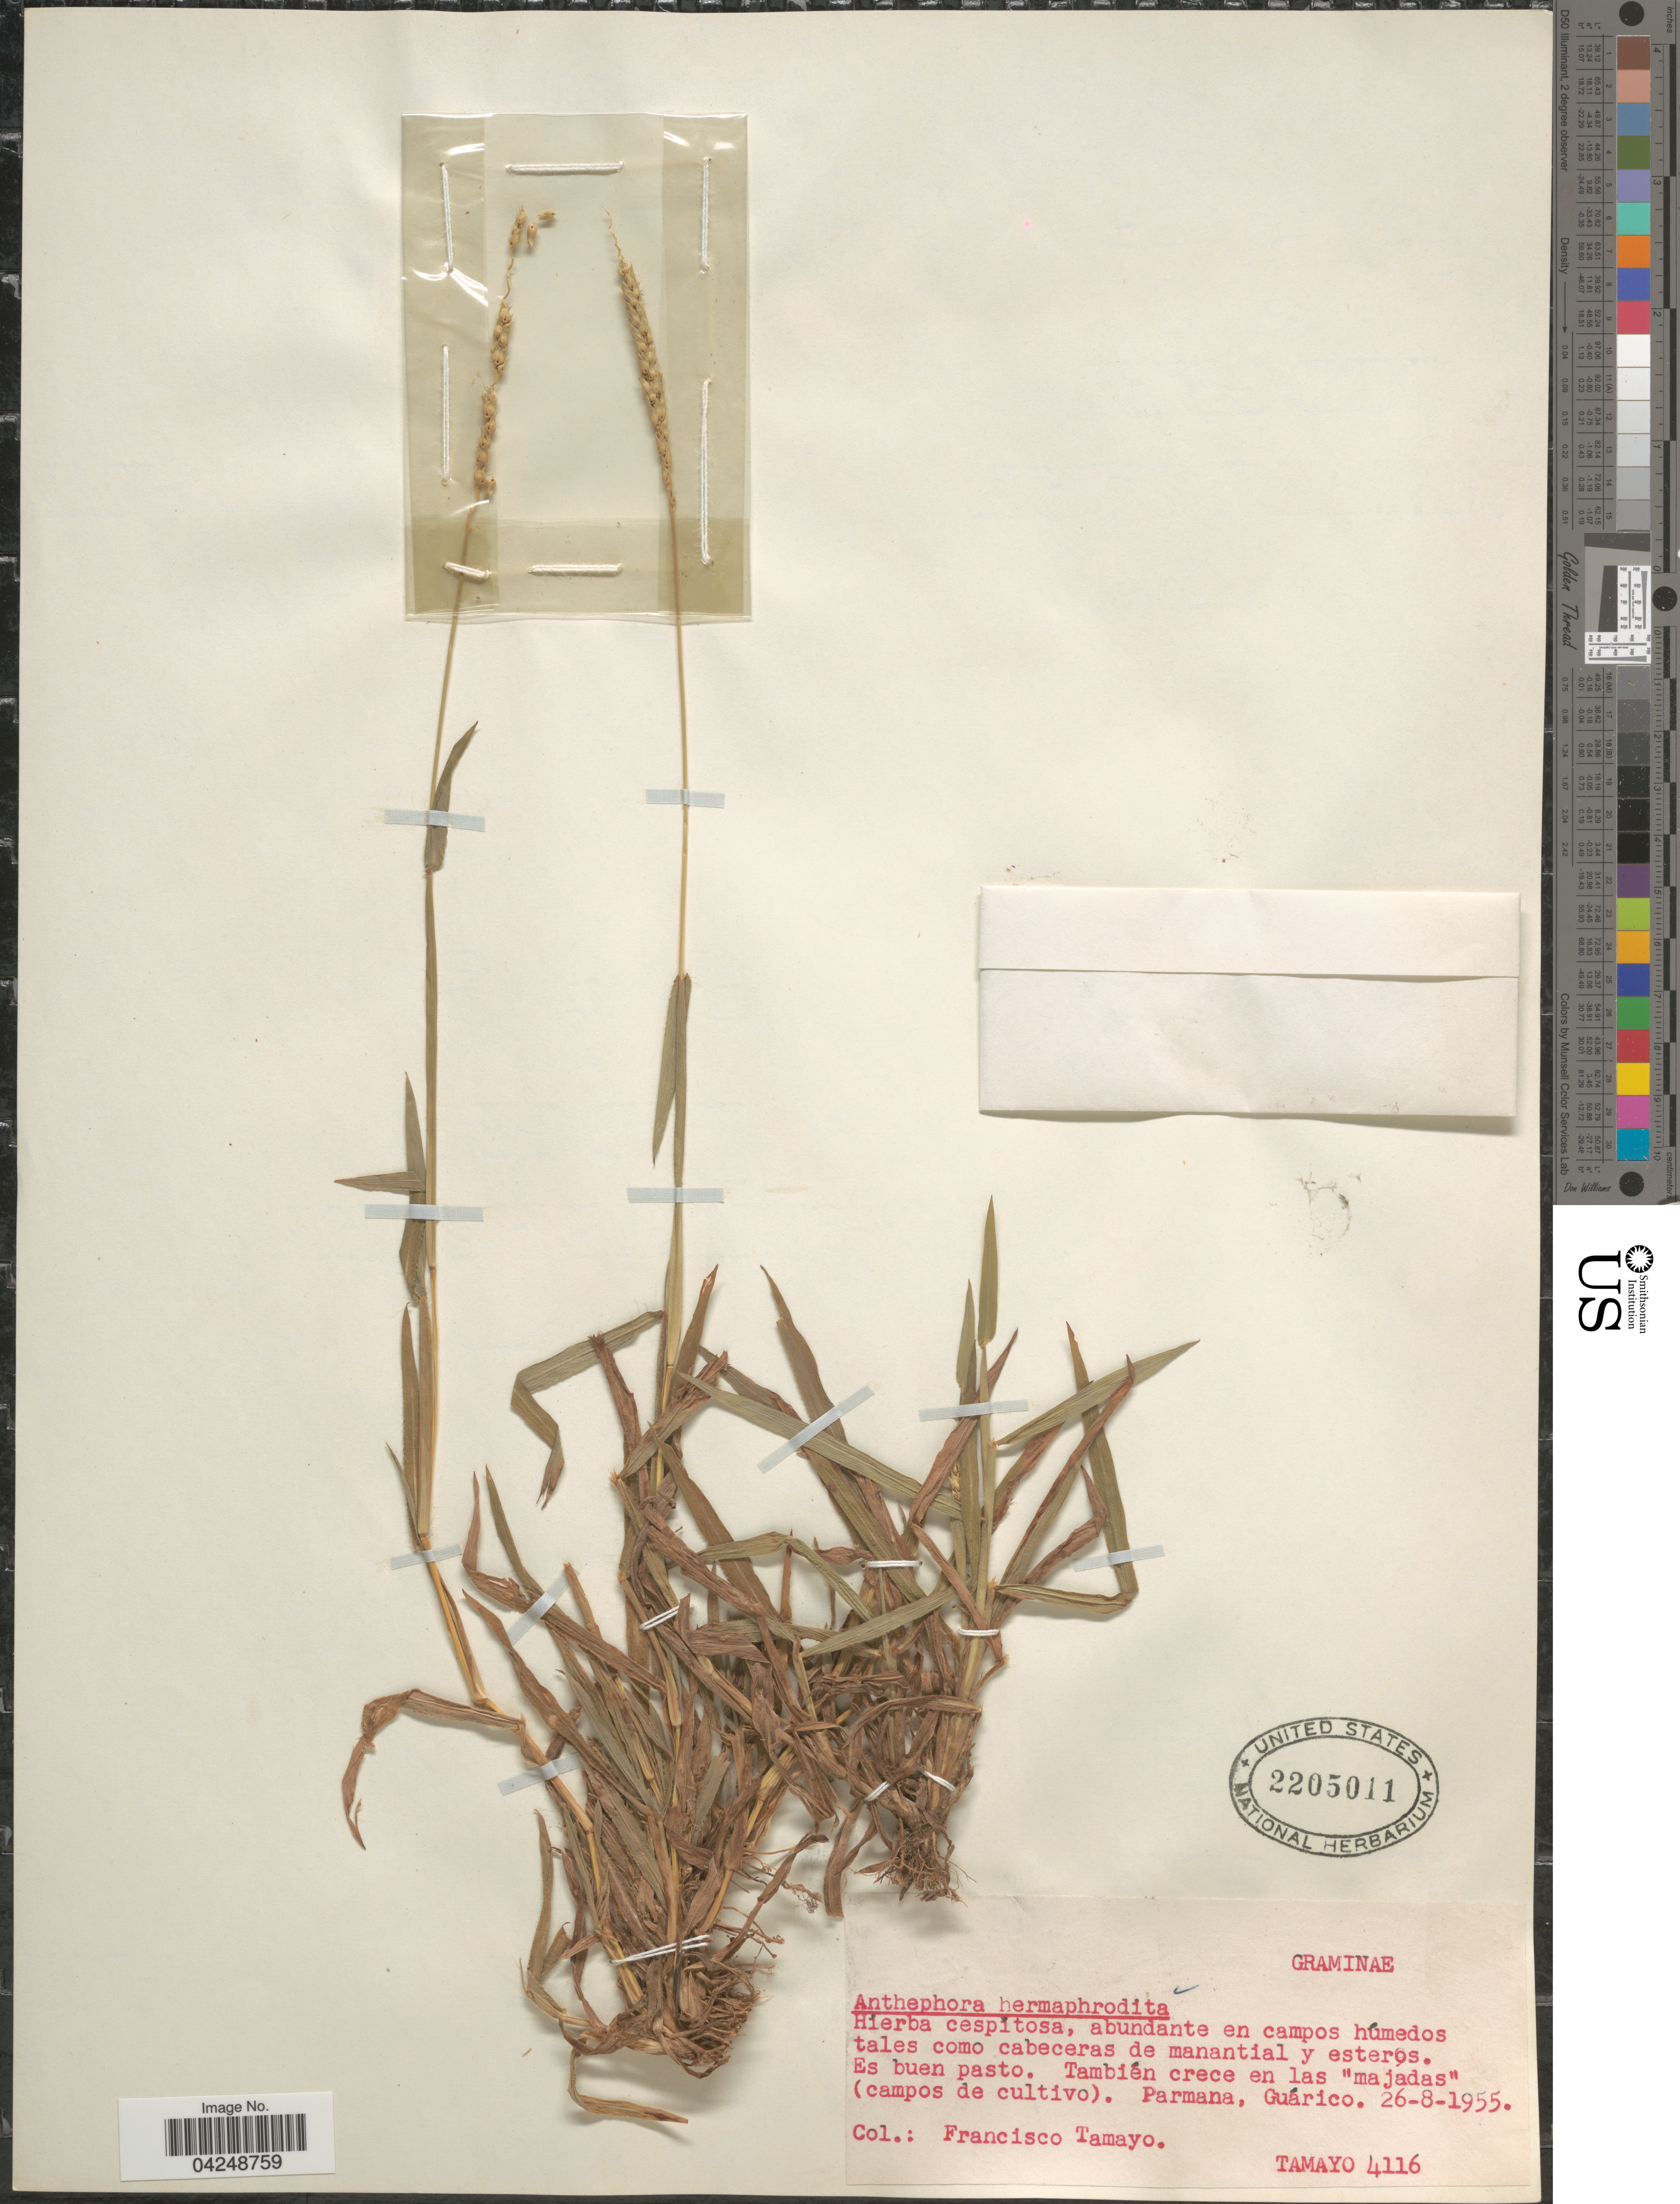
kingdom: Plantae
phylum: Tracheophyta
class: Liliopsida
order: Poales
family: Poaceae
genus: Anthephora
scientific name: Anthephora hermaphrodita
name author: (L.) Kuntze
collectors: F. Tamayo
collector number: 4116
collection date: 1955-08-26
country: Venezuela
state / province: Guarico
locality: Hierba cespitosa, abundante en campos húmedos tales como cabeceras de manantial y esteros. Es buen pasto. También crece en las "majadas" (campos de cultivo). Parmana.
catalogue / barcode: US 2205011